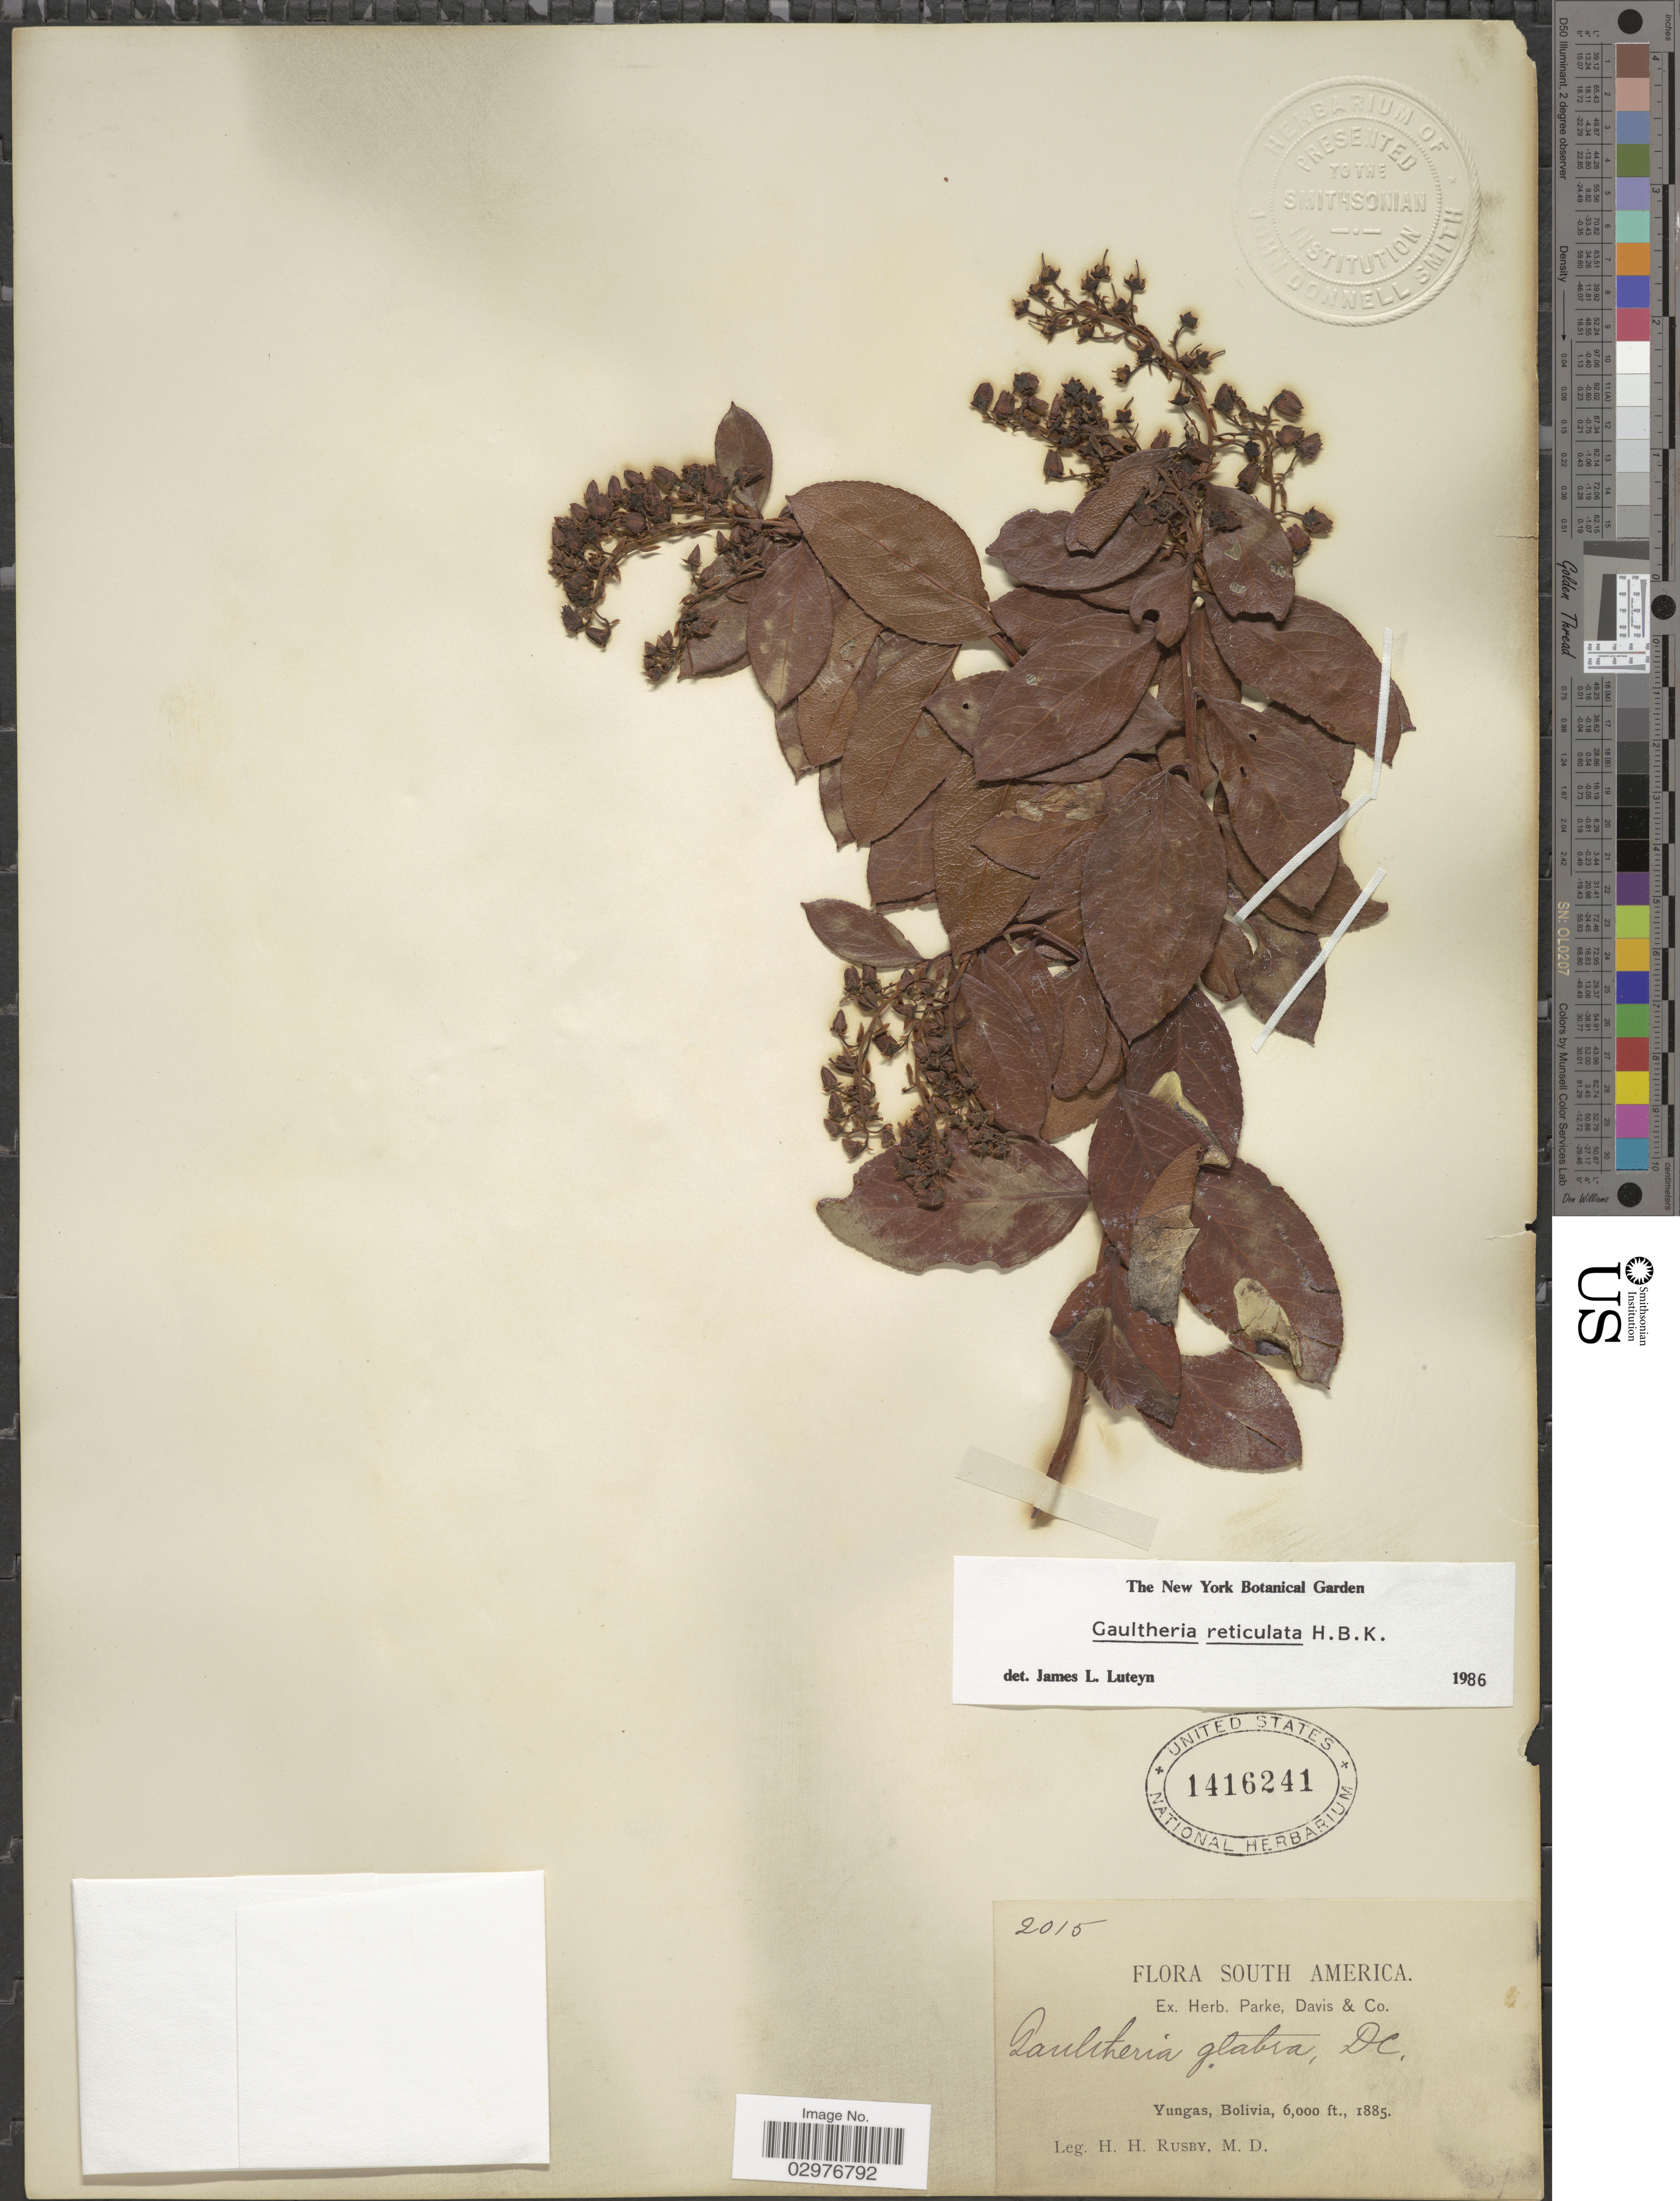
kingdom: Plantae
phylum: Tracheophyta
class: Magnoliopsida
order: Ericales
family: Ericaceae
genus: Gaultheria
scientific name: Gaultheria reticulata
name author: Kunth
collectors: H. H. Rusby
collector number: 2015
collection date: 1885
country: Bolivia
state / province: La Paz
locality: Yungas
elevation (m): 1829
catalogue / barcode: US 1416241